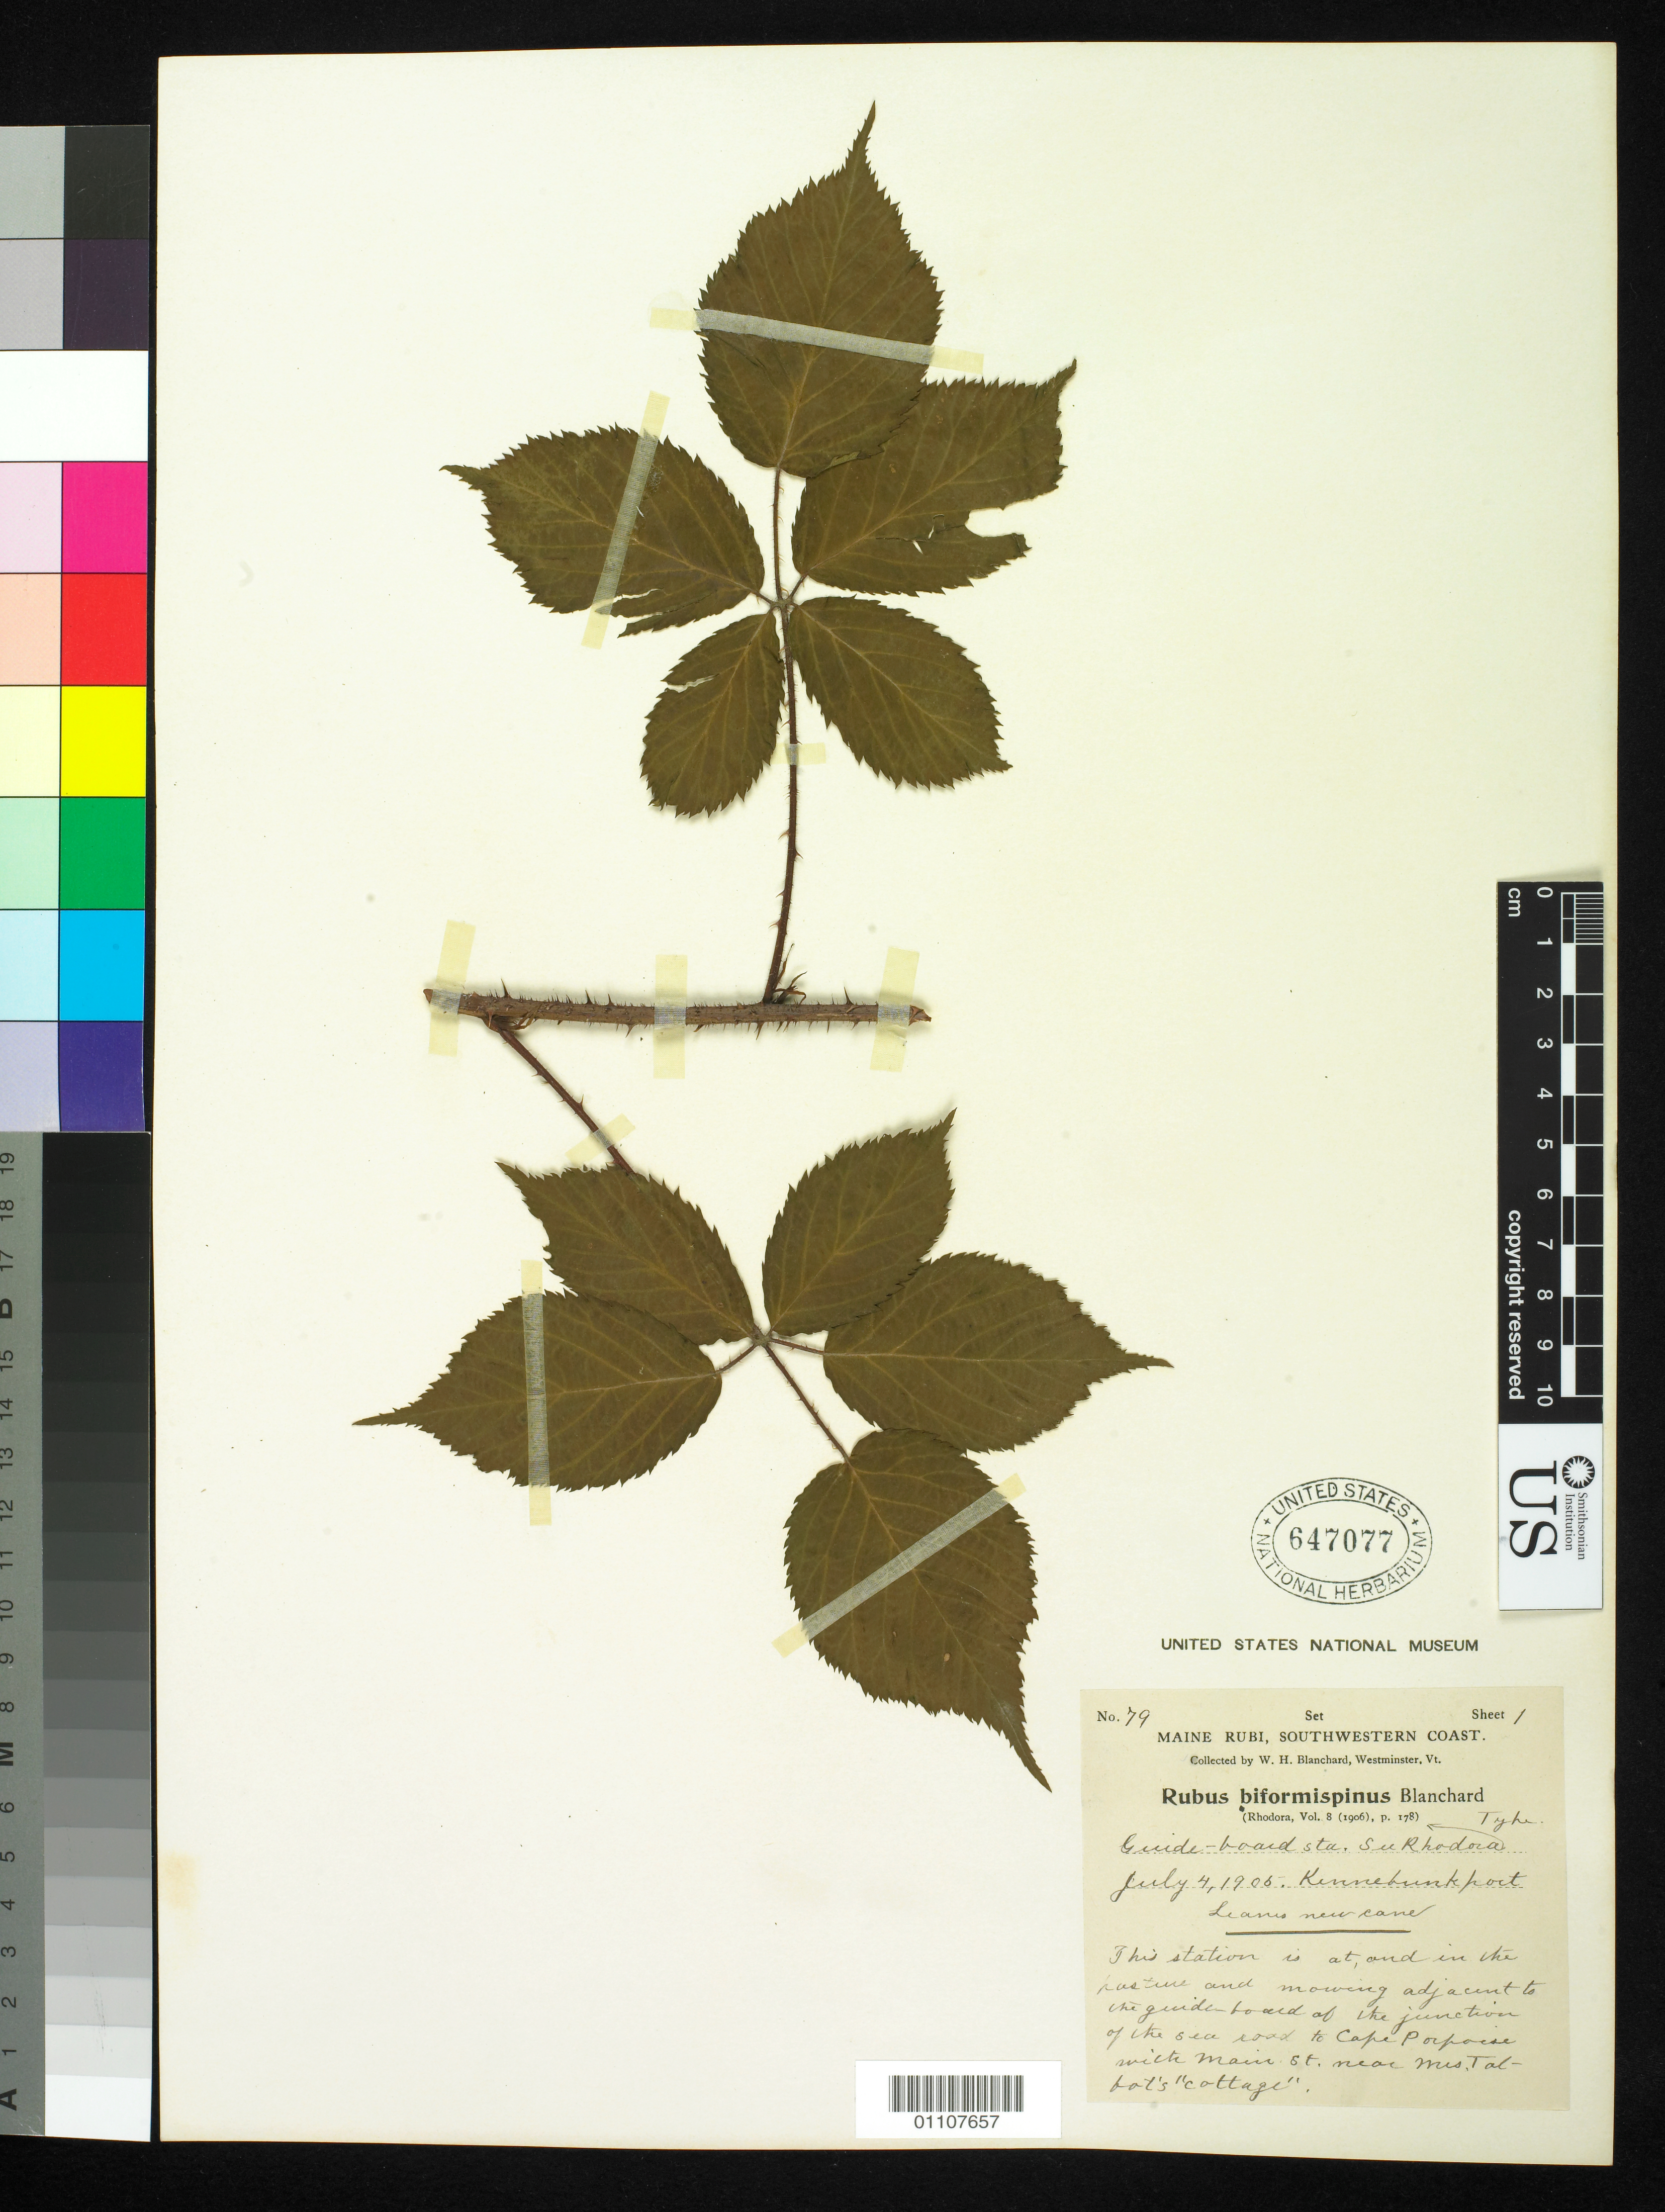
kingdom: Plantae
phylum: Tracheophyta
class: Magnoliopsida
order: Rosales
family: Rosaceae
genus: Rubus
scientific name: Rubus biformispinus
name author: Blanch.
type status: Syntype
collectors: W. H. Blanchard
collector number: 79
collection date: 1905-07-04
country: United States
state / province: Maine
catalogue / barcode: US 647077